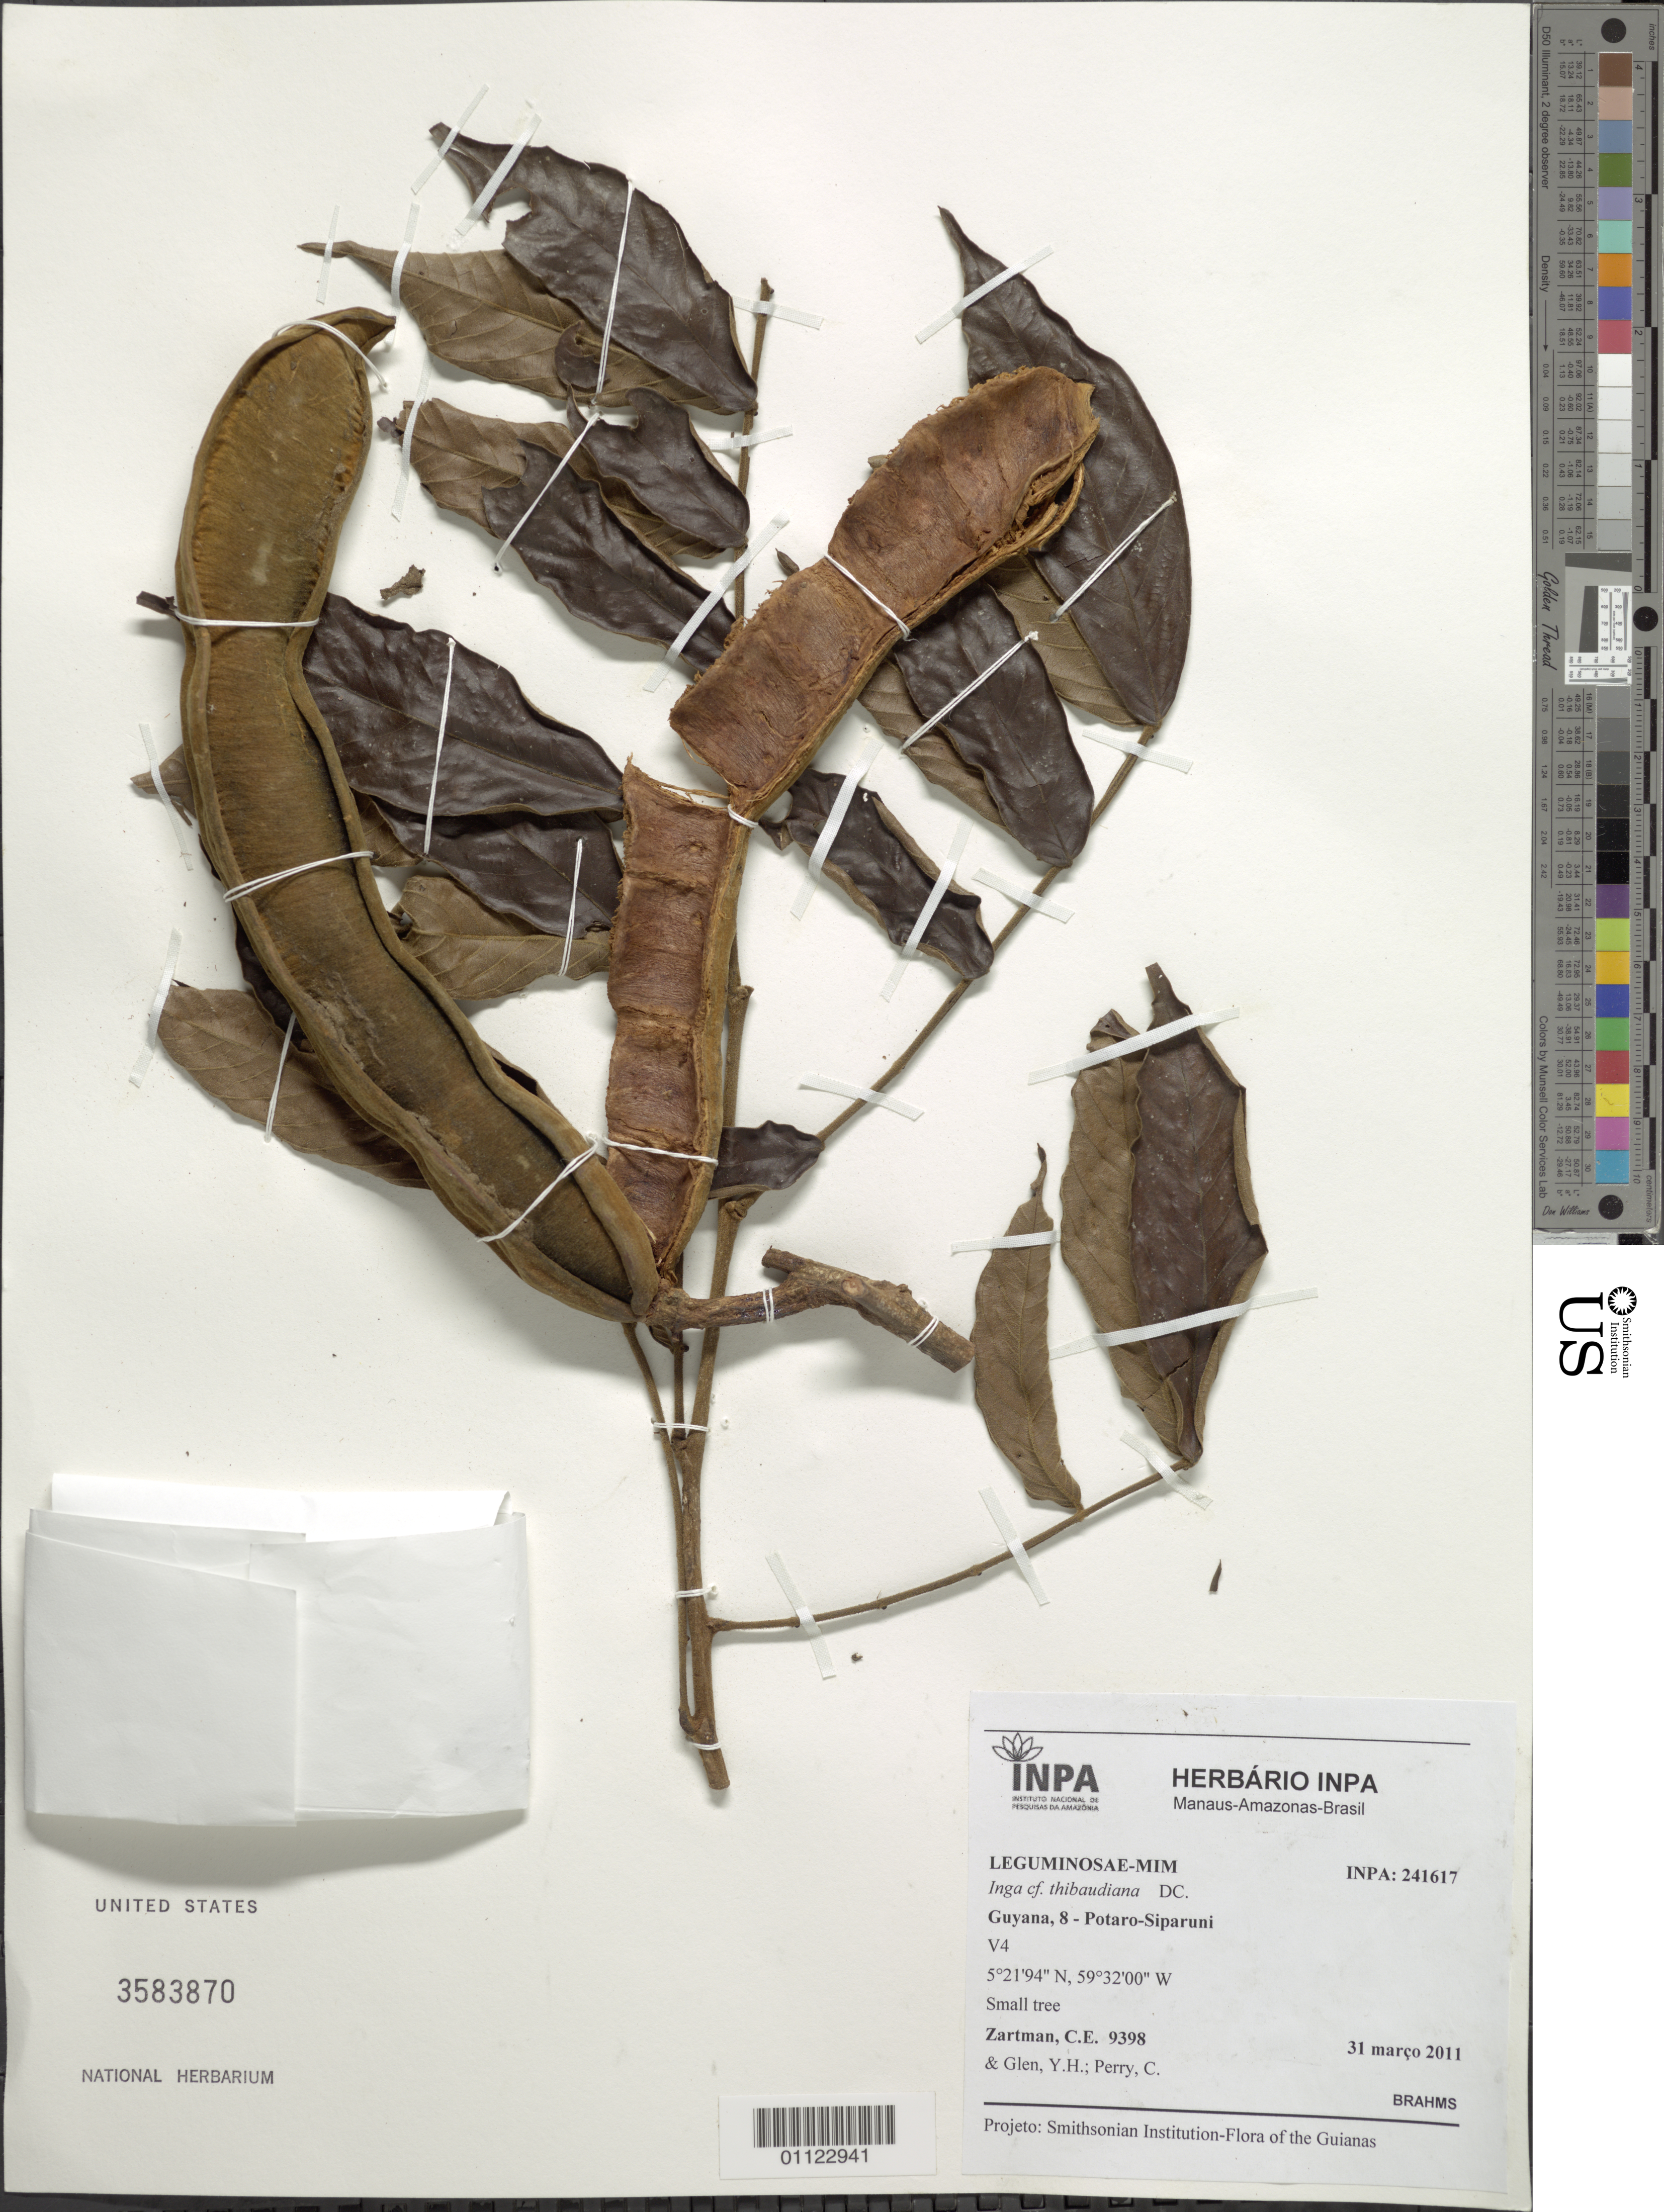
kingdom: Plantae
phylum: Tracheophyta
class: Magnoliopsida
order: Fabales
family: Fabaceae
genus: Inga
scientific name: Inga thibaudiana subsp. thibaudiana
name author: DC.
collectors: C. Zartman, Y. Glen & C. Perry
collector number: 9398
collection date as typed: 31-Mar-11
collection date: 1911-03-31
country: Guyana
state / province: Potaro-Siparuni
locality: V4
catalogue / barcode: US 3583870